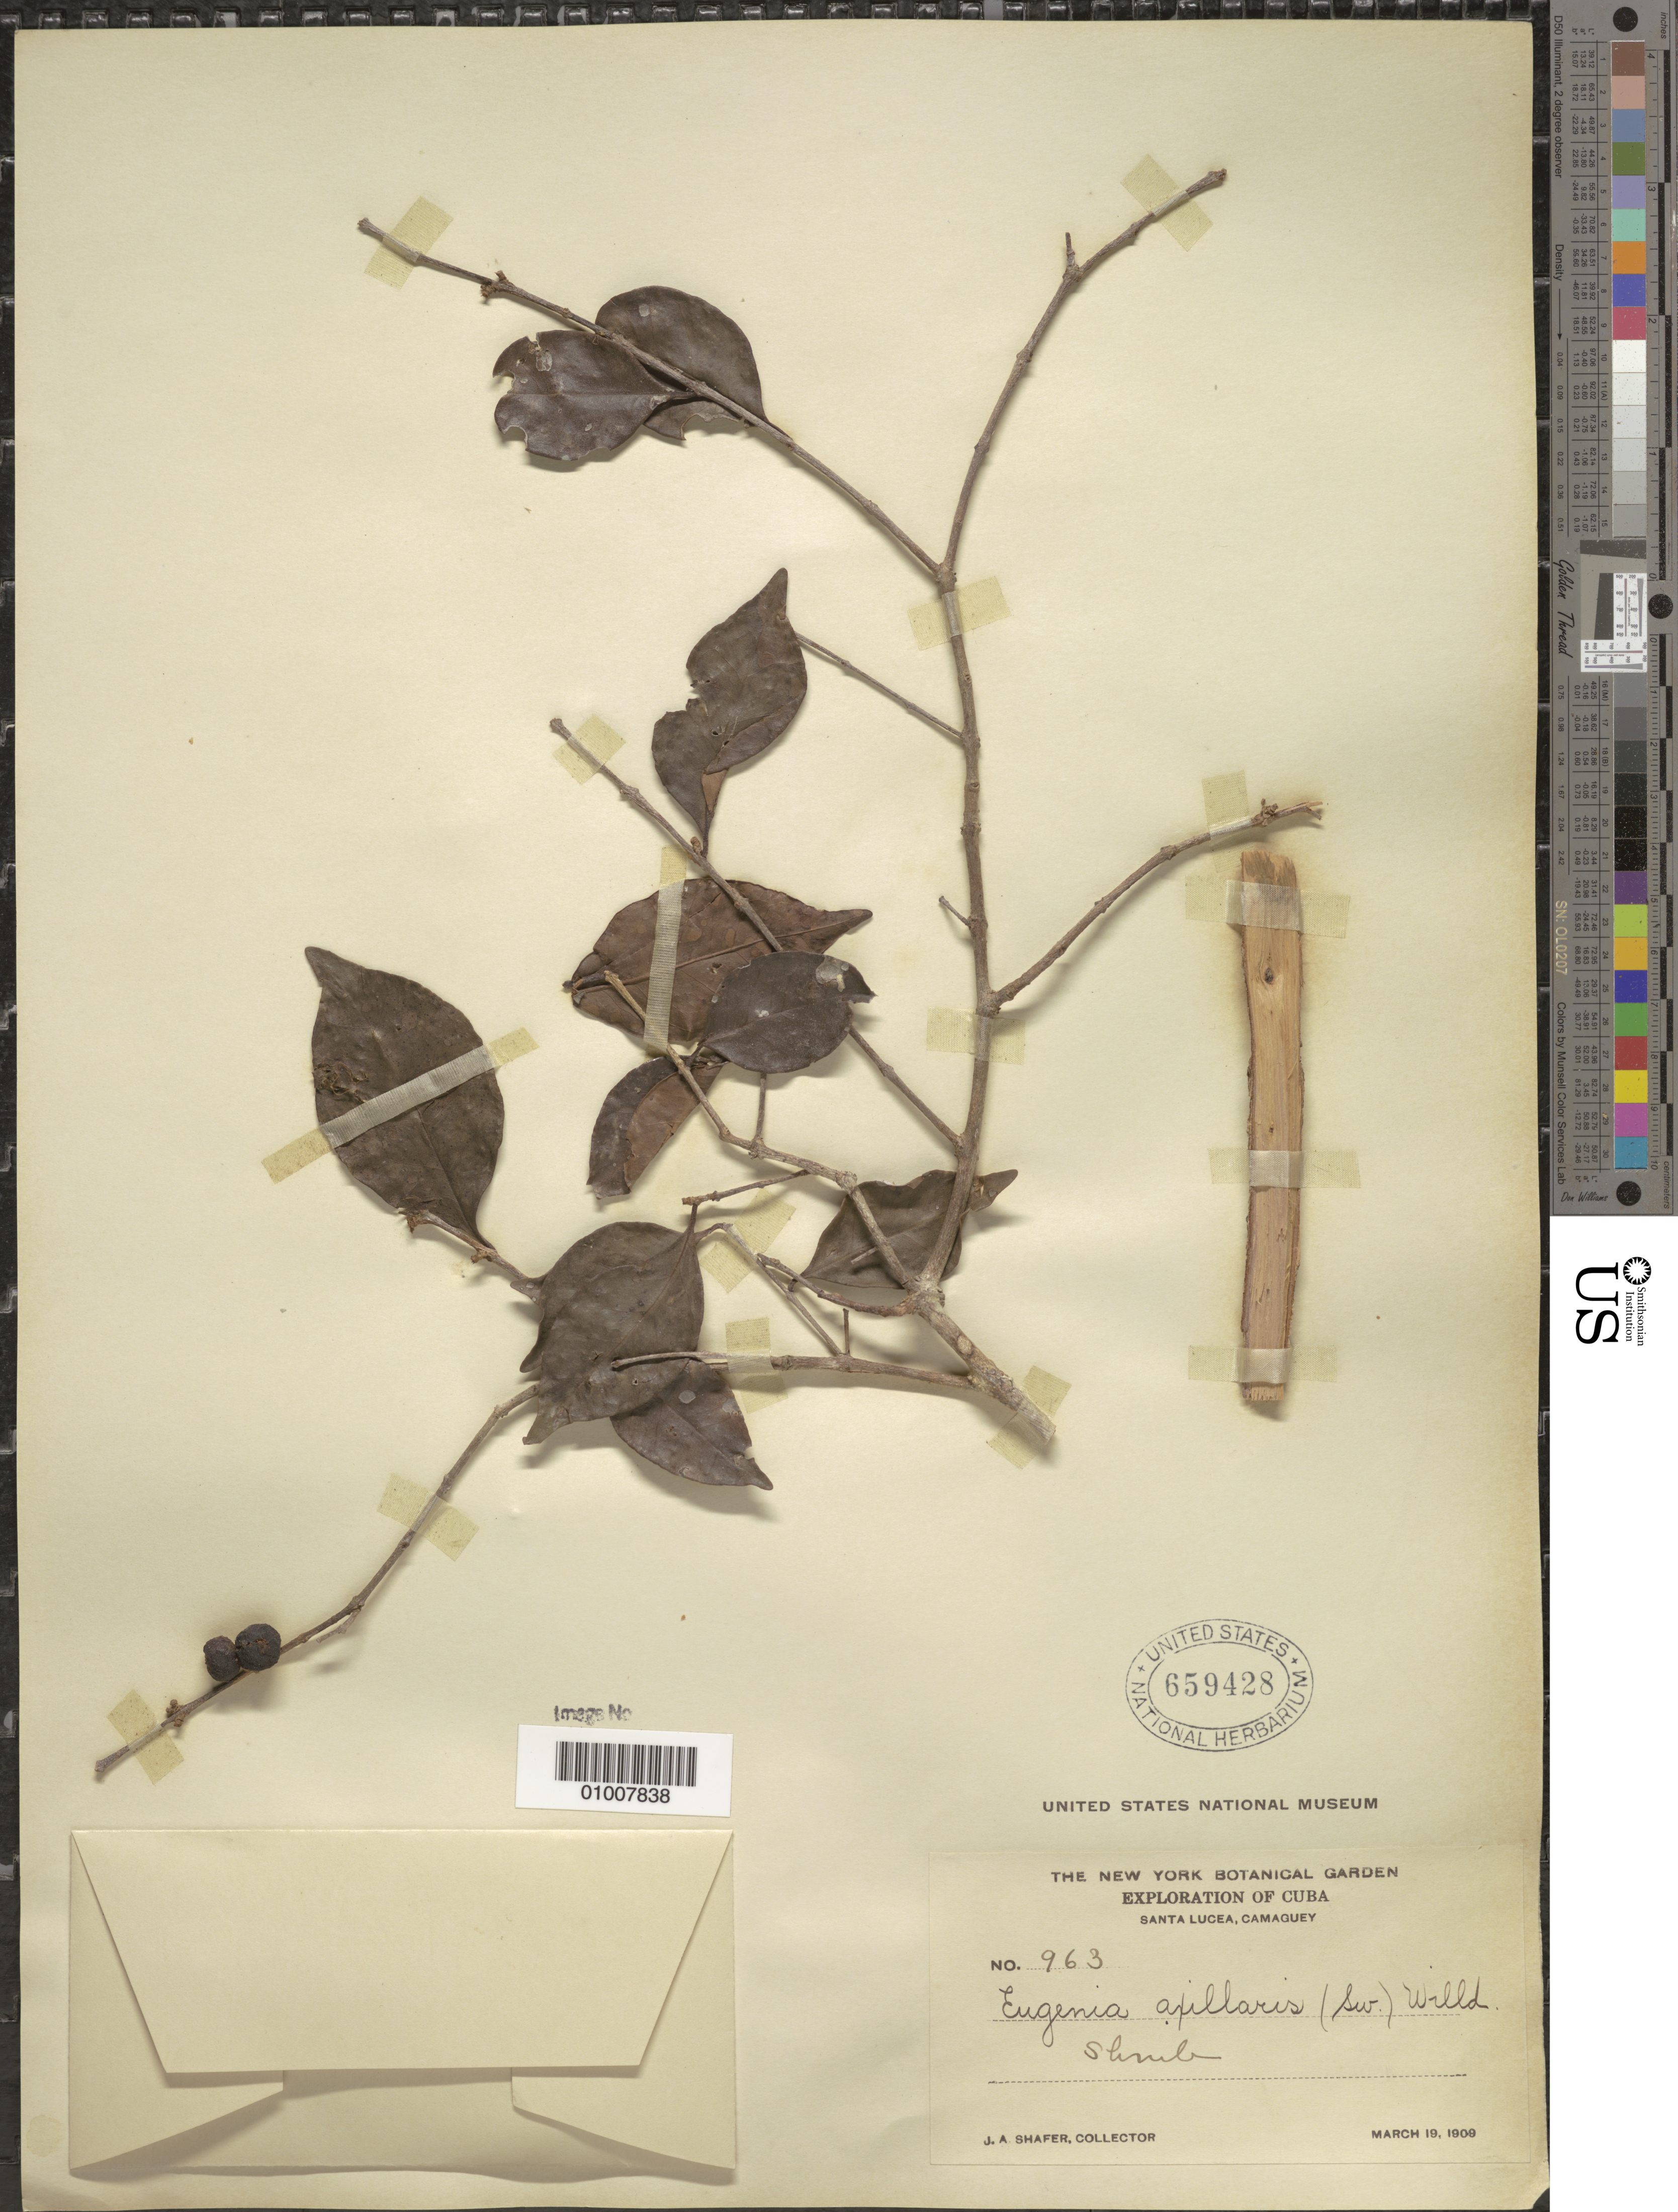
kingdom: Plantae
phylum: Tracheophyta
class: Magnoliopsida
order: Myrtales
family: Myrtaceae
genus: Eugenia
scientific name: Eugenia axillaris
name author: (Sw.) Willd.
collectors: J. A. Shafer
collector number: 963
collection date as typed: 19 Mar 1909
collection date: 1909-03-19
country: Cuba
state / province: Camagüey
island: Cuba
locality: Santa Lucea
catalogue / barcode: US 659428